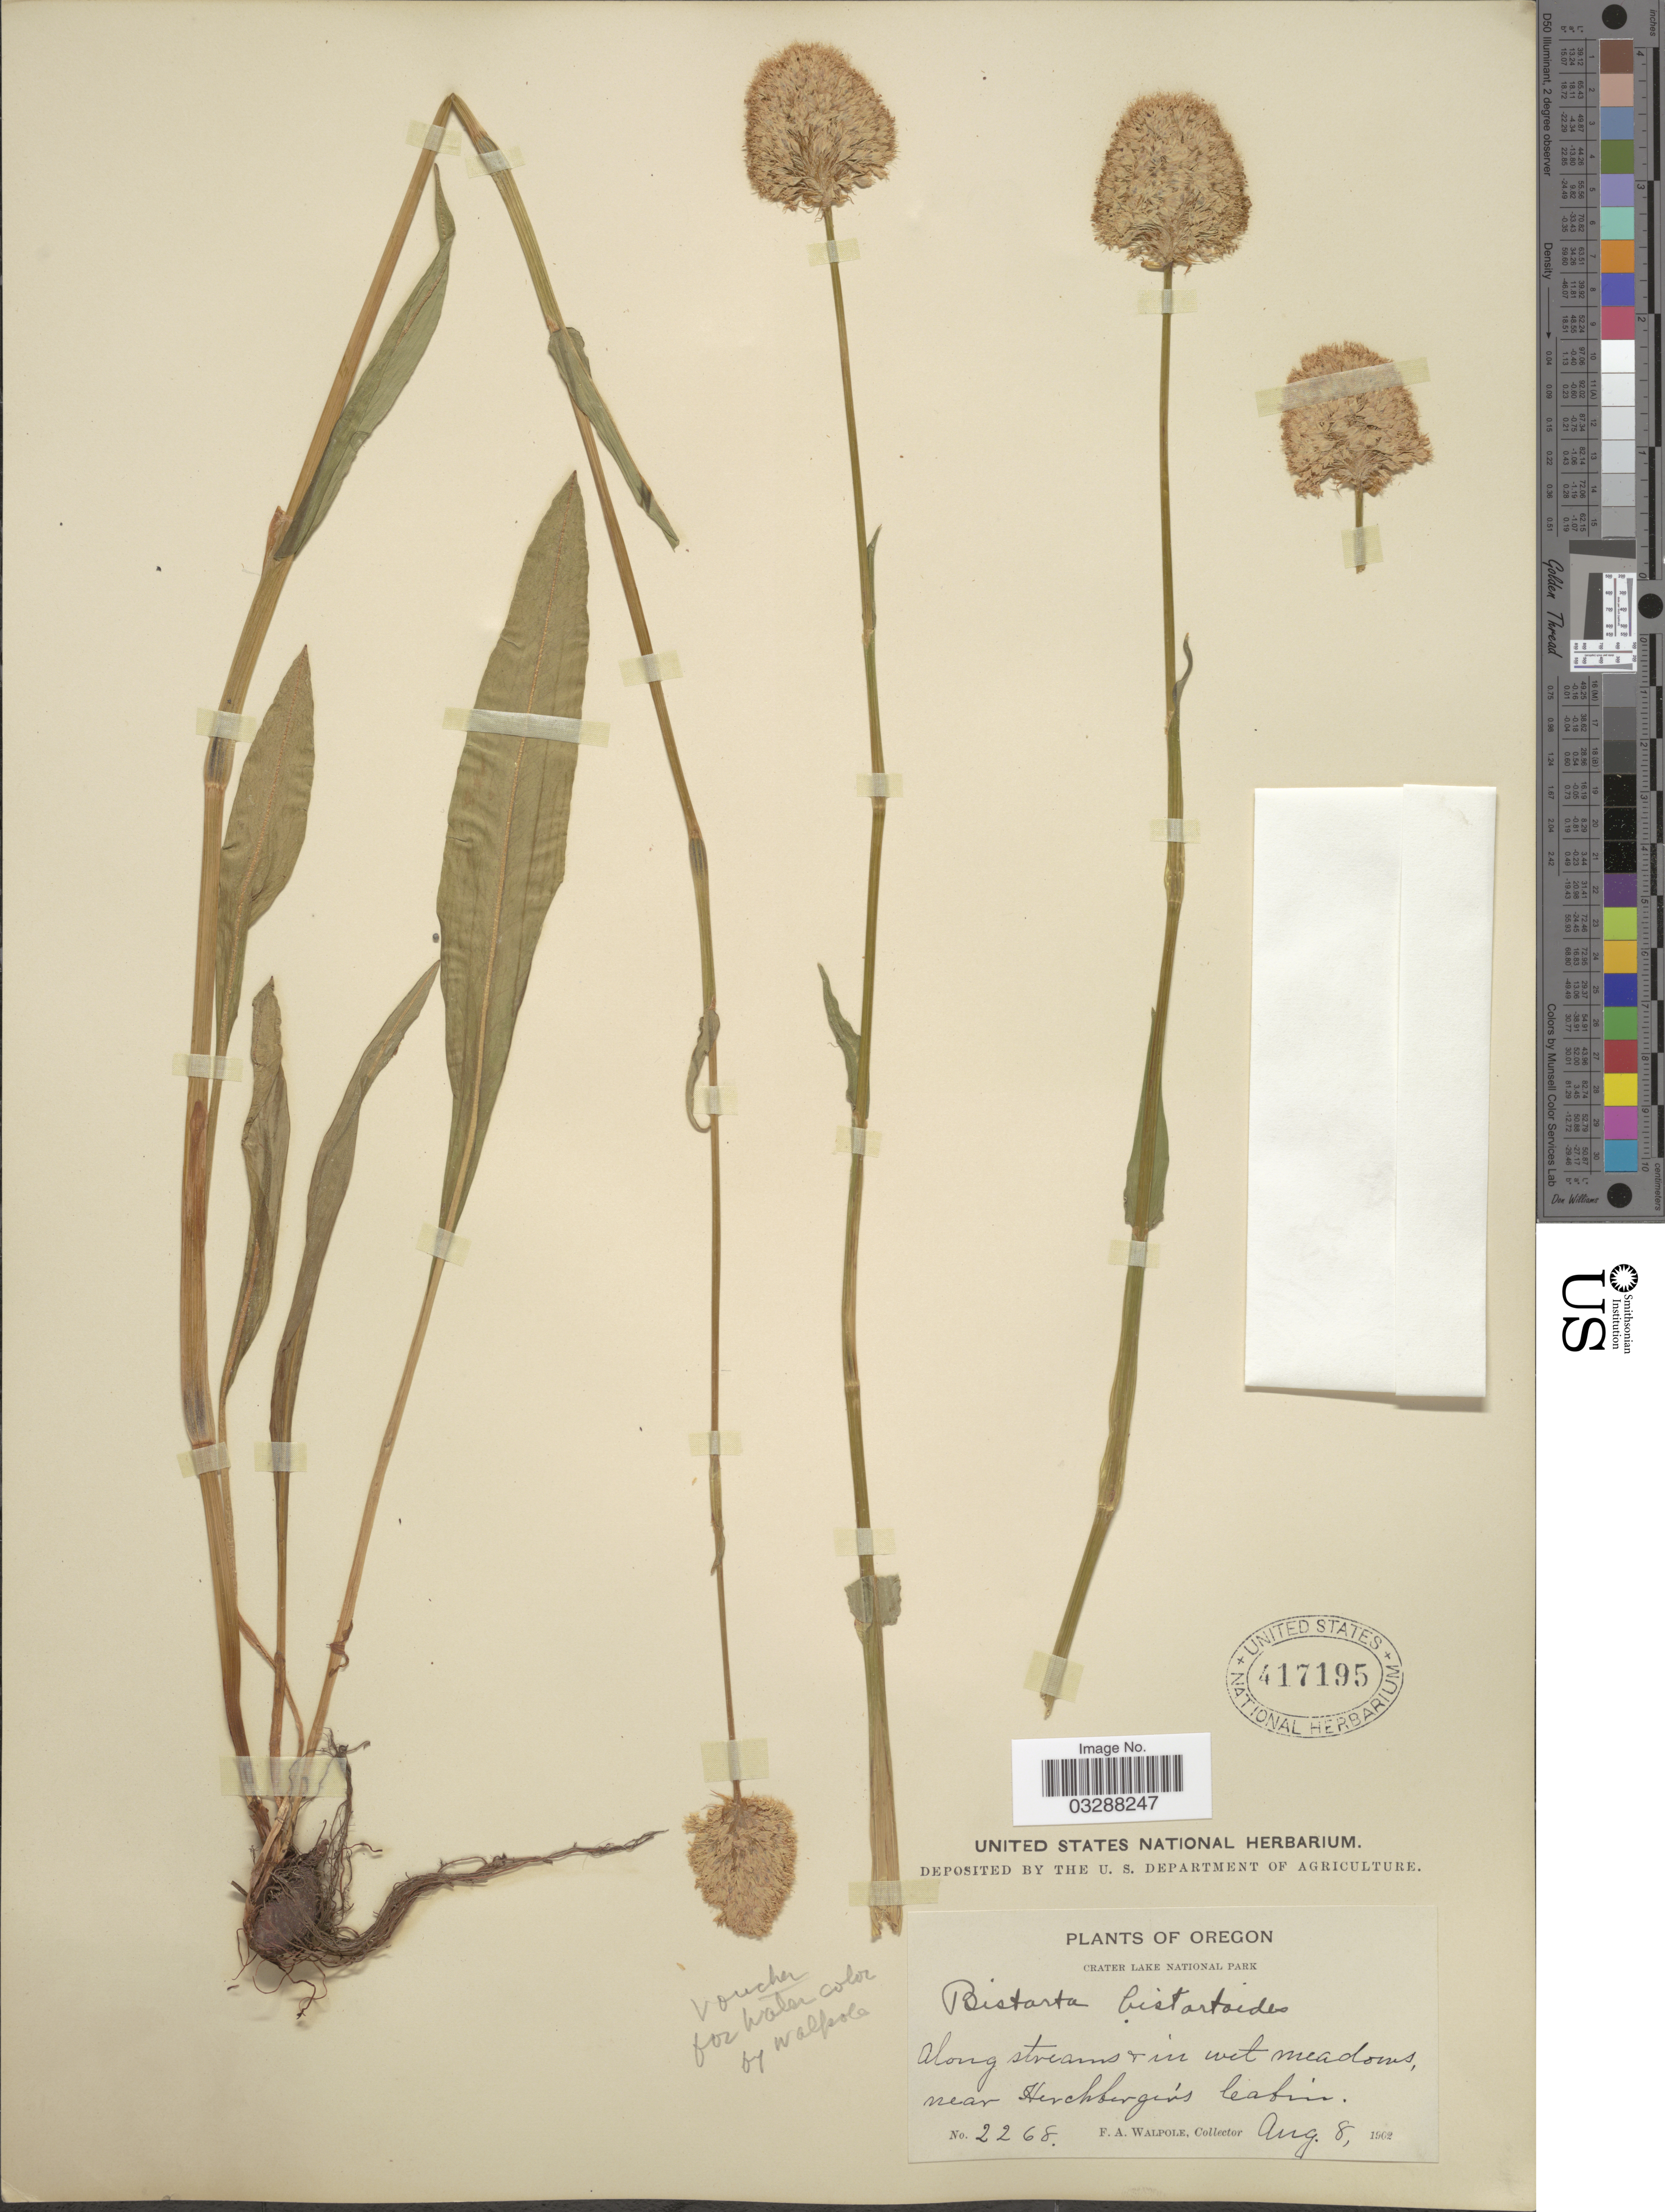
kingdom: Plantae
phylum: Tracheophyta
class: Magnoliopsida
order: Caryophyllales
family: Polygonaceae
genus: Bistorta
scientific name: Bistorta bistortoides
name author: (Pursh) Small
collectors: F. Walpole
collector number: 2268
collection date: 1902-08-08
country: United States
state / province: Oregon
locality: Crater Lake National Park. Along streams in wet meadows, near Herchberger's Cabin.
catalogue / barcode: US 417195